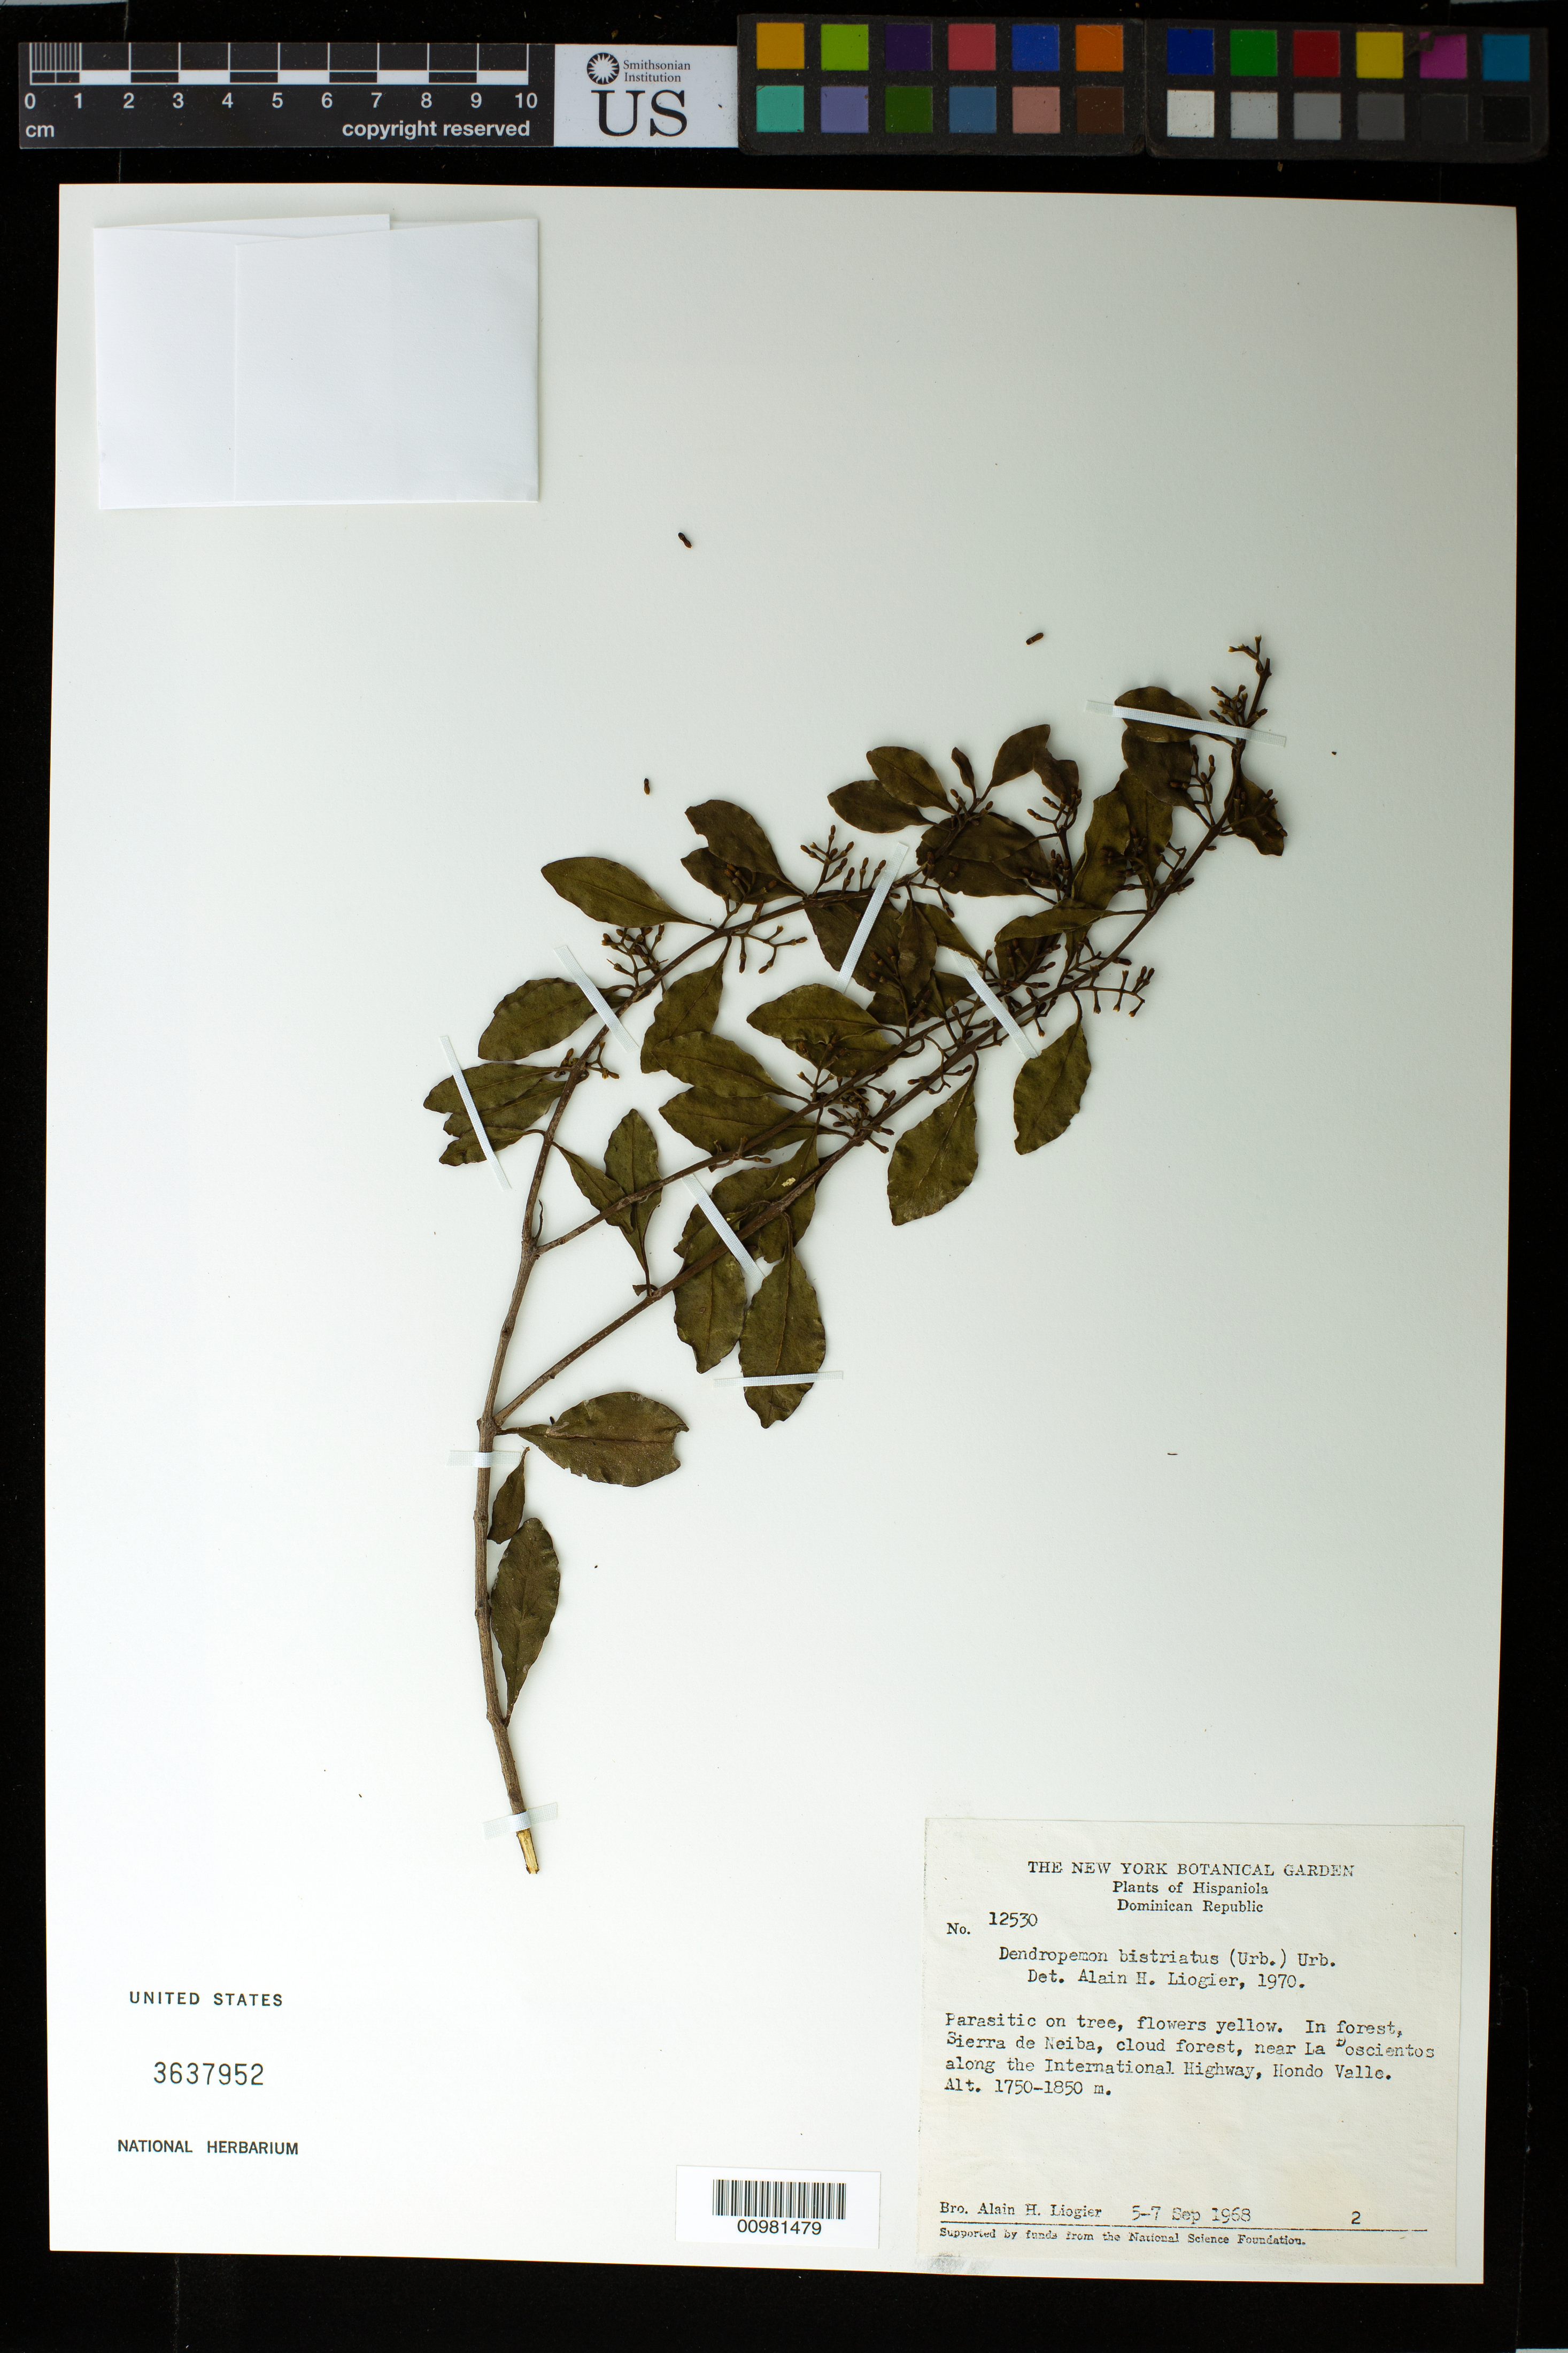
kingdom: Plantae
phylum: Tracheophyta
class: Magnoliopsida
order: Santalales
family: Loranthaceae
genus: Dendropemon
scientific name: Dendropemon bistriatus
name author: (Urb.) Urb.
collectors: A. H. Liogier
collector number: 12530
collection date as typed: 05 Sep 1968 to 07 Sep 1968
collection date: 1968-09-05/1968-09-07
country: Dominican Republic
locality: Sierra de Neiba, cloud forest near La Doscientos along the International Highway, Hondo Valle.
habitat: In forest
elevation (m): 1750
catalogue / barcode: US 3637952